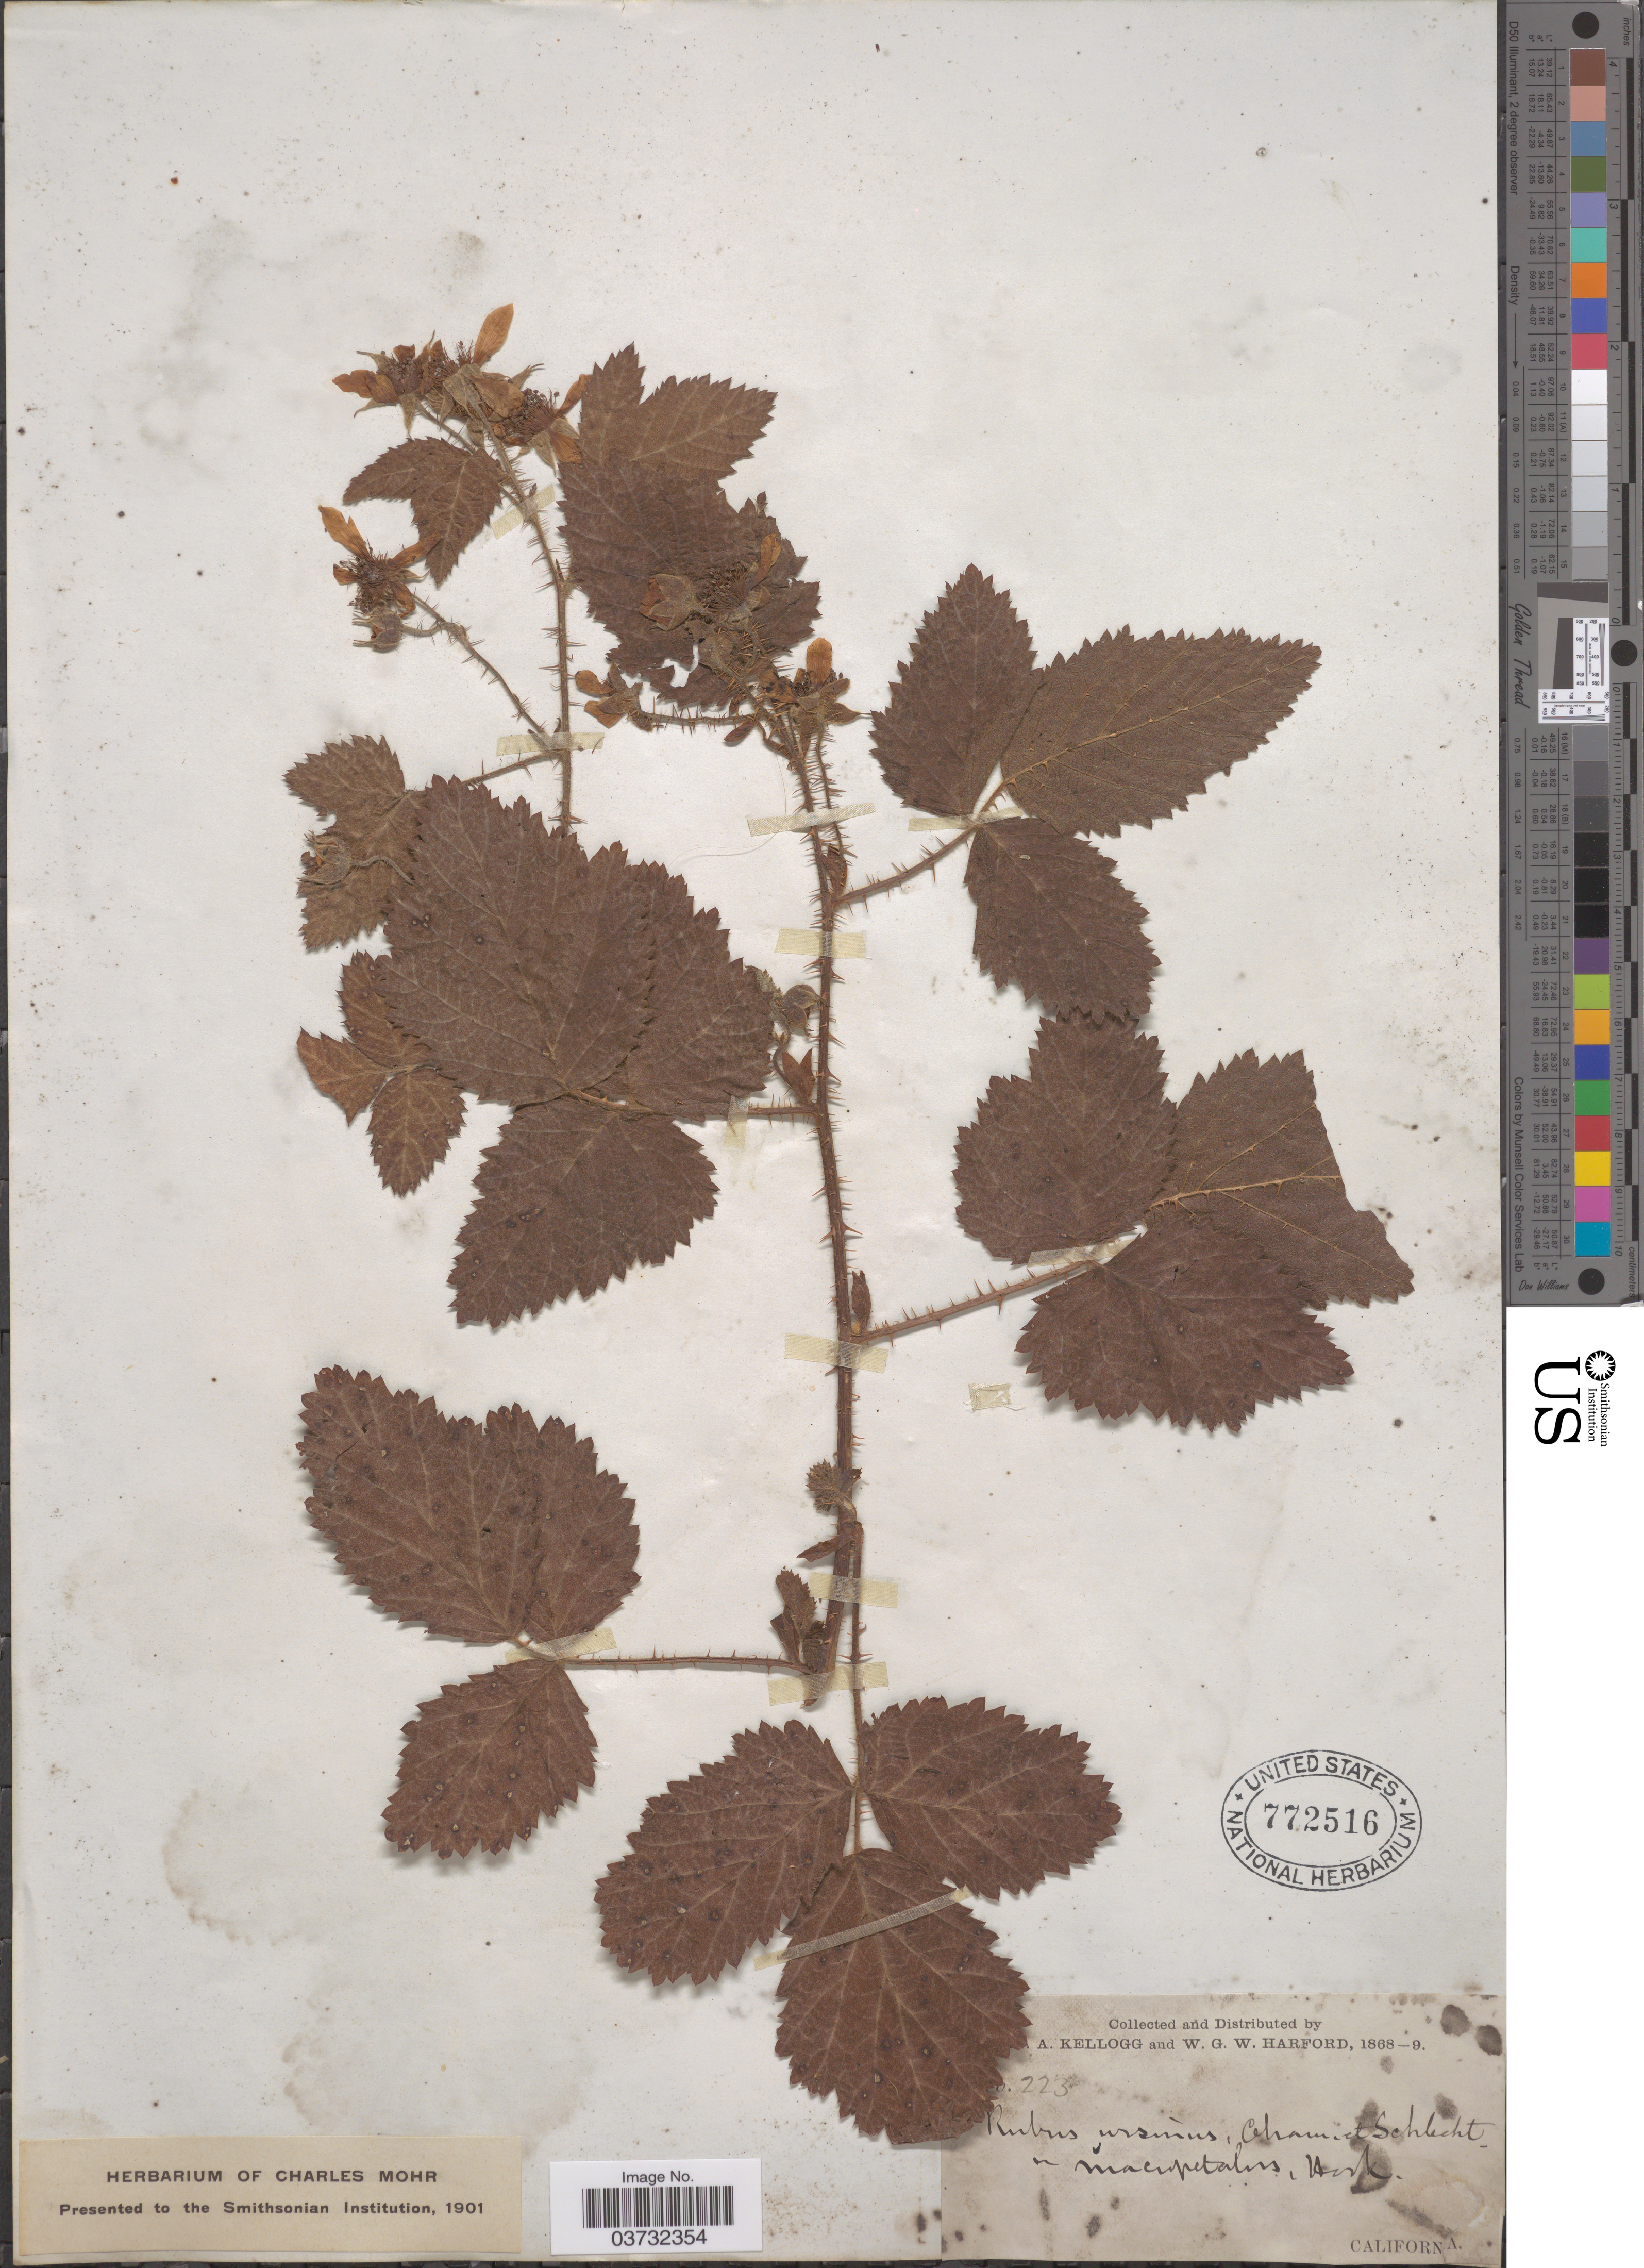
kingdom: Plantae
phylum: Tracheophyta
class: Magnoliopsida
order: Rosales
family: Rosaceae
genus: Rubus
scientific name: Rubus ursinus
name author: (Schltdl.) Cham.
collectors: A. Kellogg & W. G. W. Harford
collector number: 223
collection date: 1868/1869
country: United States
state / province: California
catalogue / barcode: US 772516